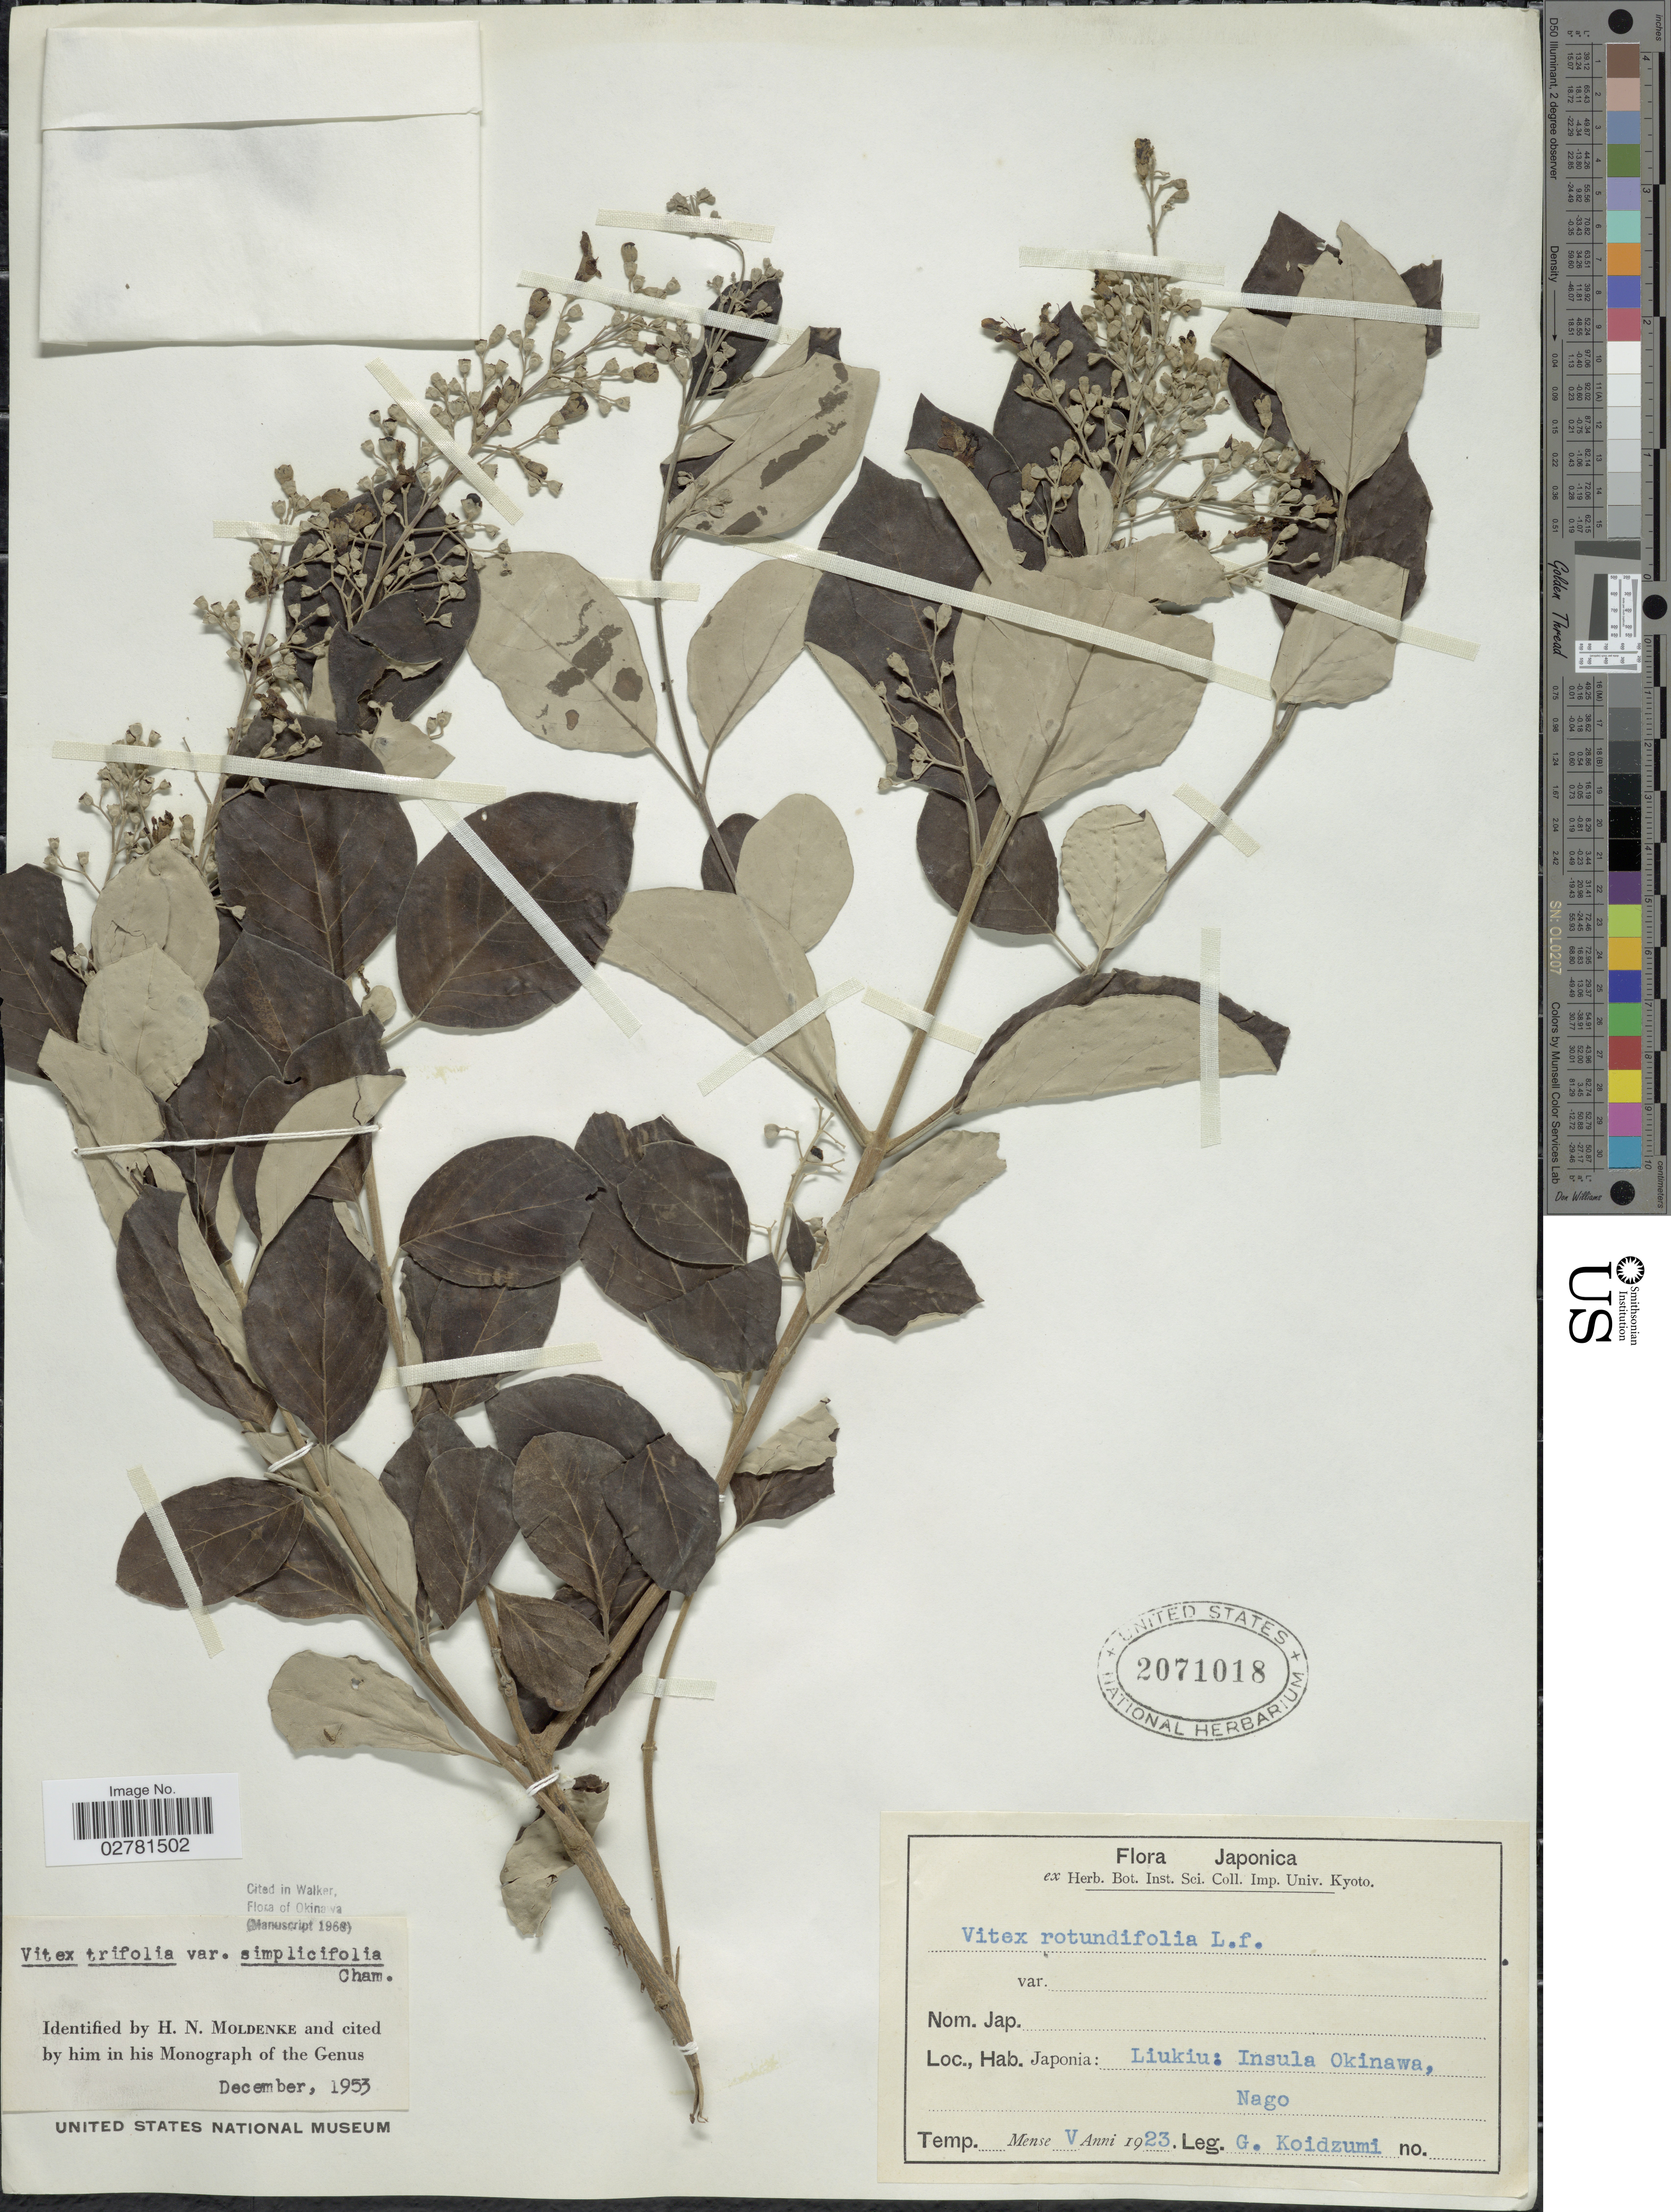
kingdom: Plantae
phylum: Tracheophyta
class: Magnoliopsida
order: Lamiales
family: Lamiaceae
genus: Vitex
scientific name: Vitex trifoliata var. simplicifolia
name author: Cham.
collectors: G. Koidzumi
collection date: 1923-05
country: Japan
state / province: Okinawa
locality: Liukiu: Insula Okinawa, Nago.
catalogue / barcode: US 2071018